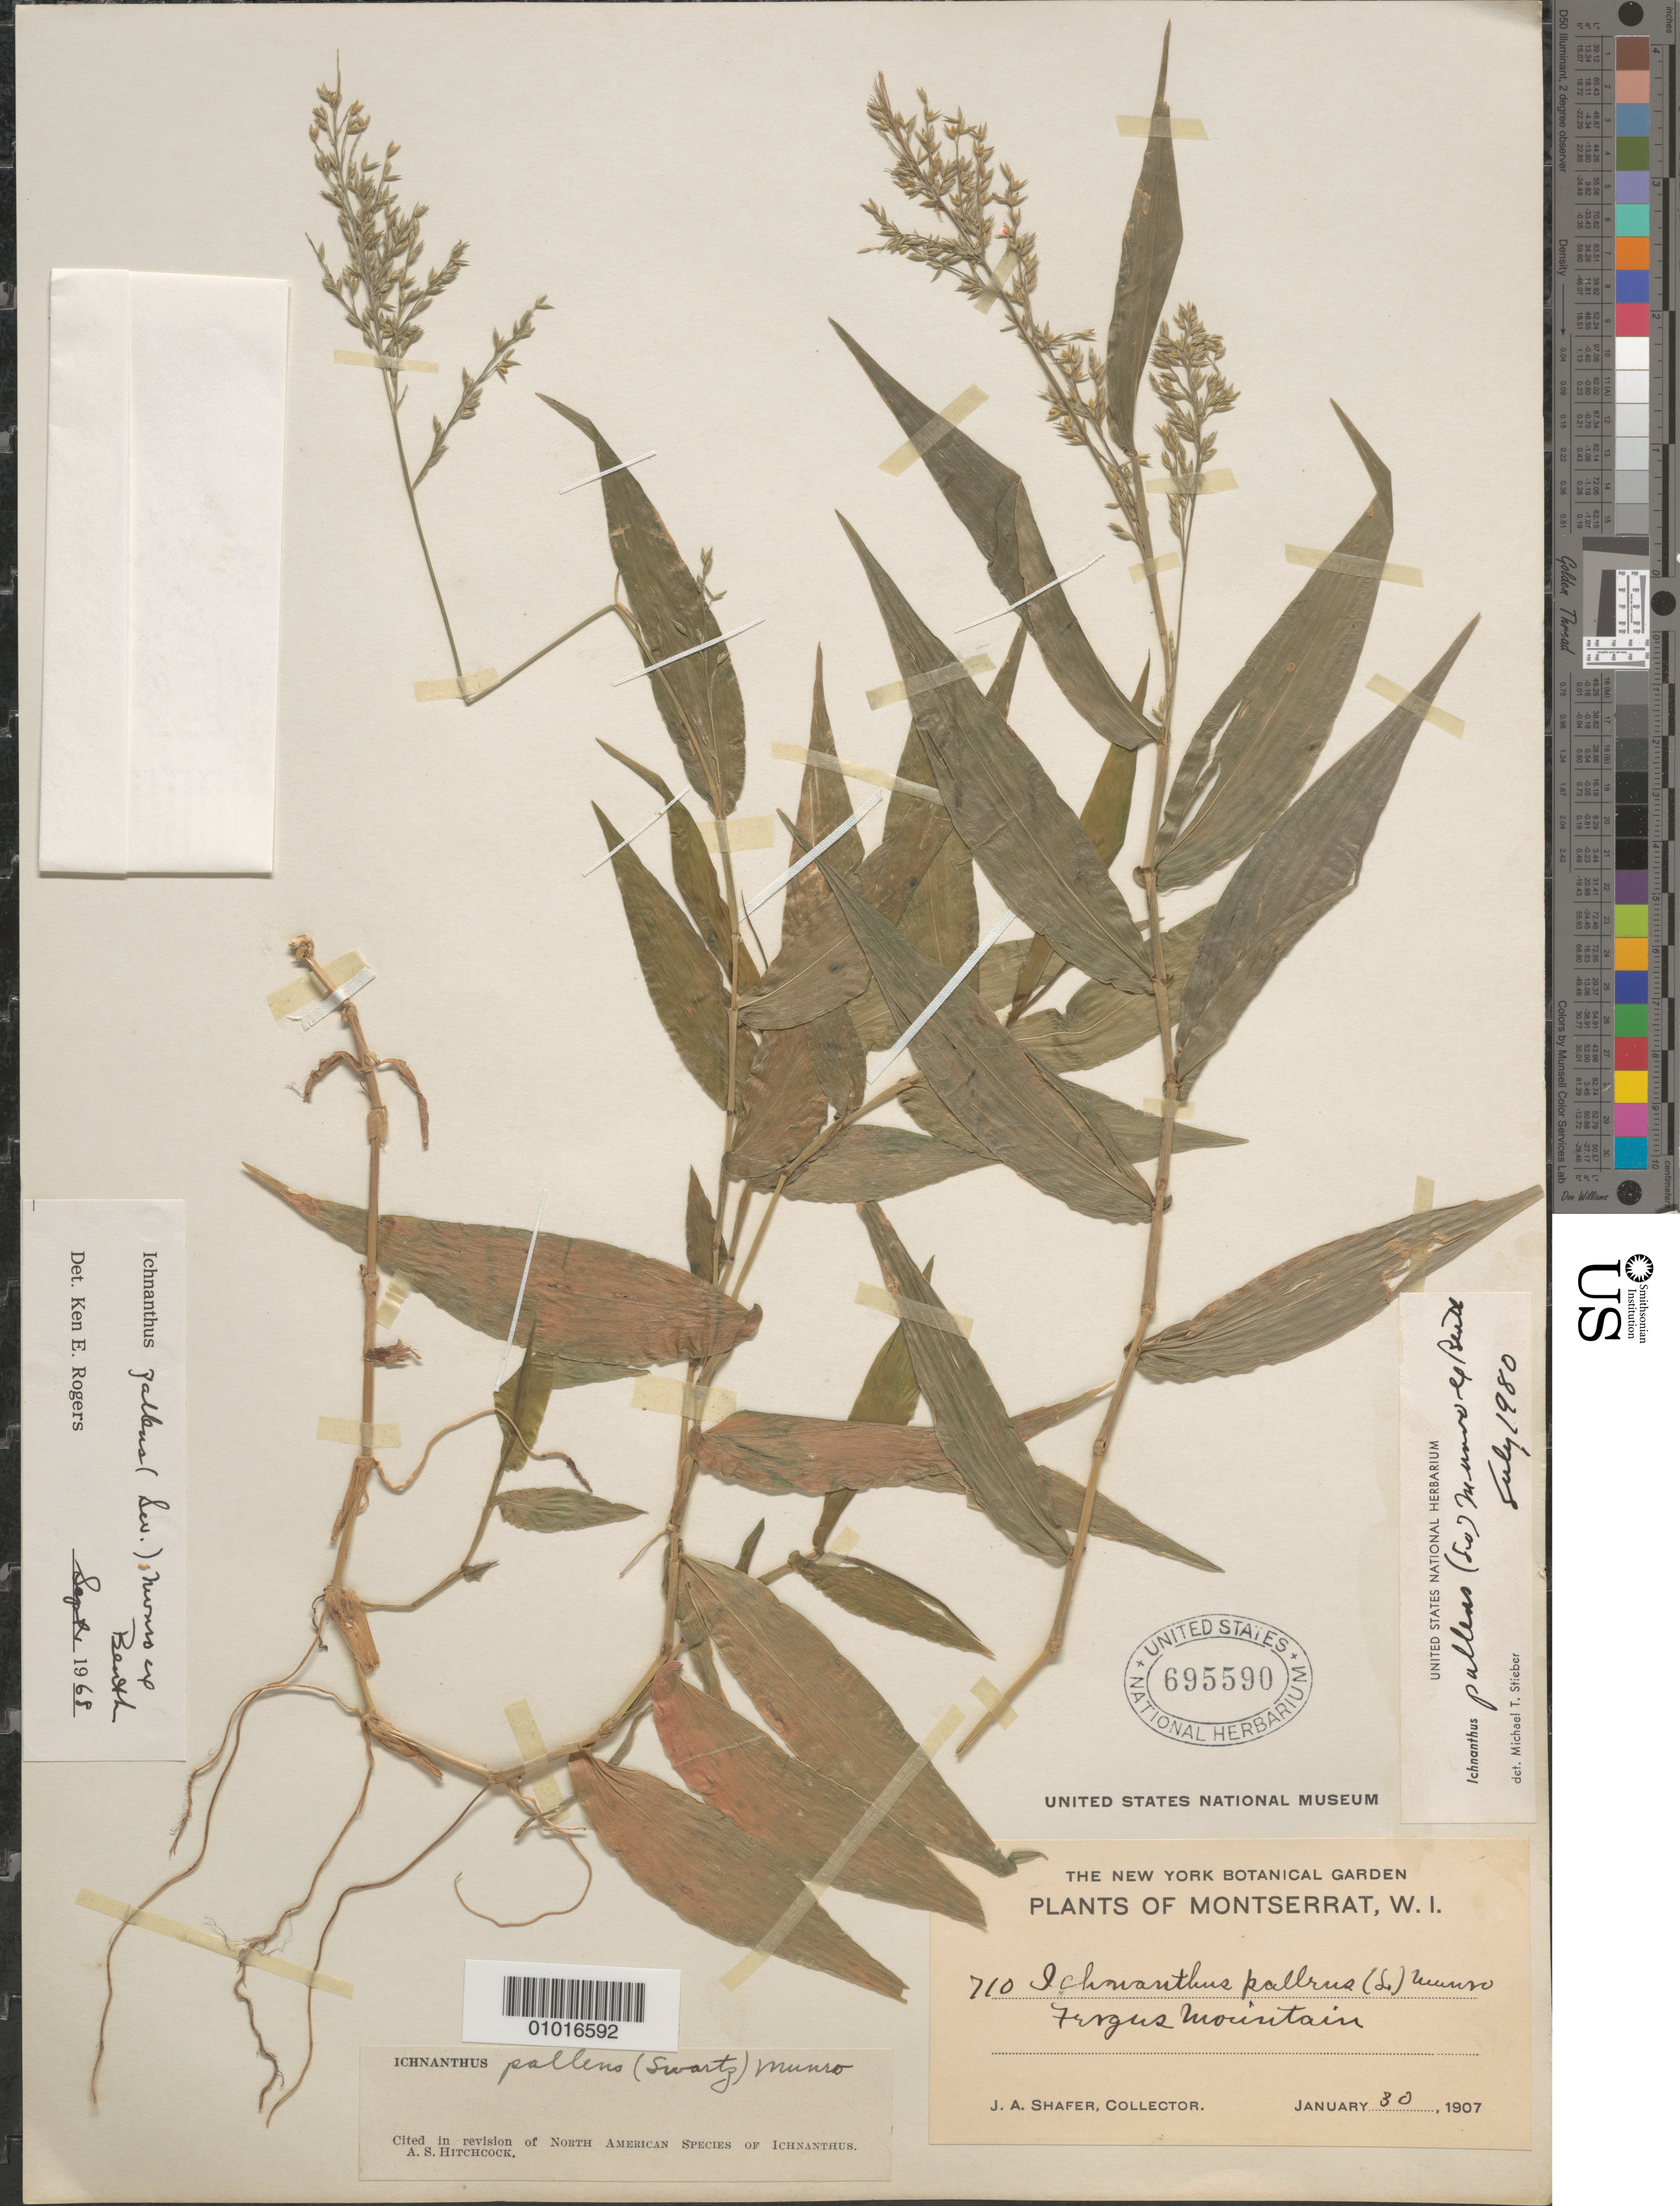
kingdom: Plantae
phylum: Tracheophyta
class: Liliopsida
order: Poales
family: Poaceae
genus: Ichnanthus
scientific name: Ichnanthus pallens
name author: (Sw.) Munro ex Benth.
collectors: J. A. Shafer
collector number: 710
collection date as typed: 30 Jan 1907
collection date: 1907-01-30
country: Montserrat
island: Montserrat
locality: Fergus Mountain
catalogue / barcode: US 695590